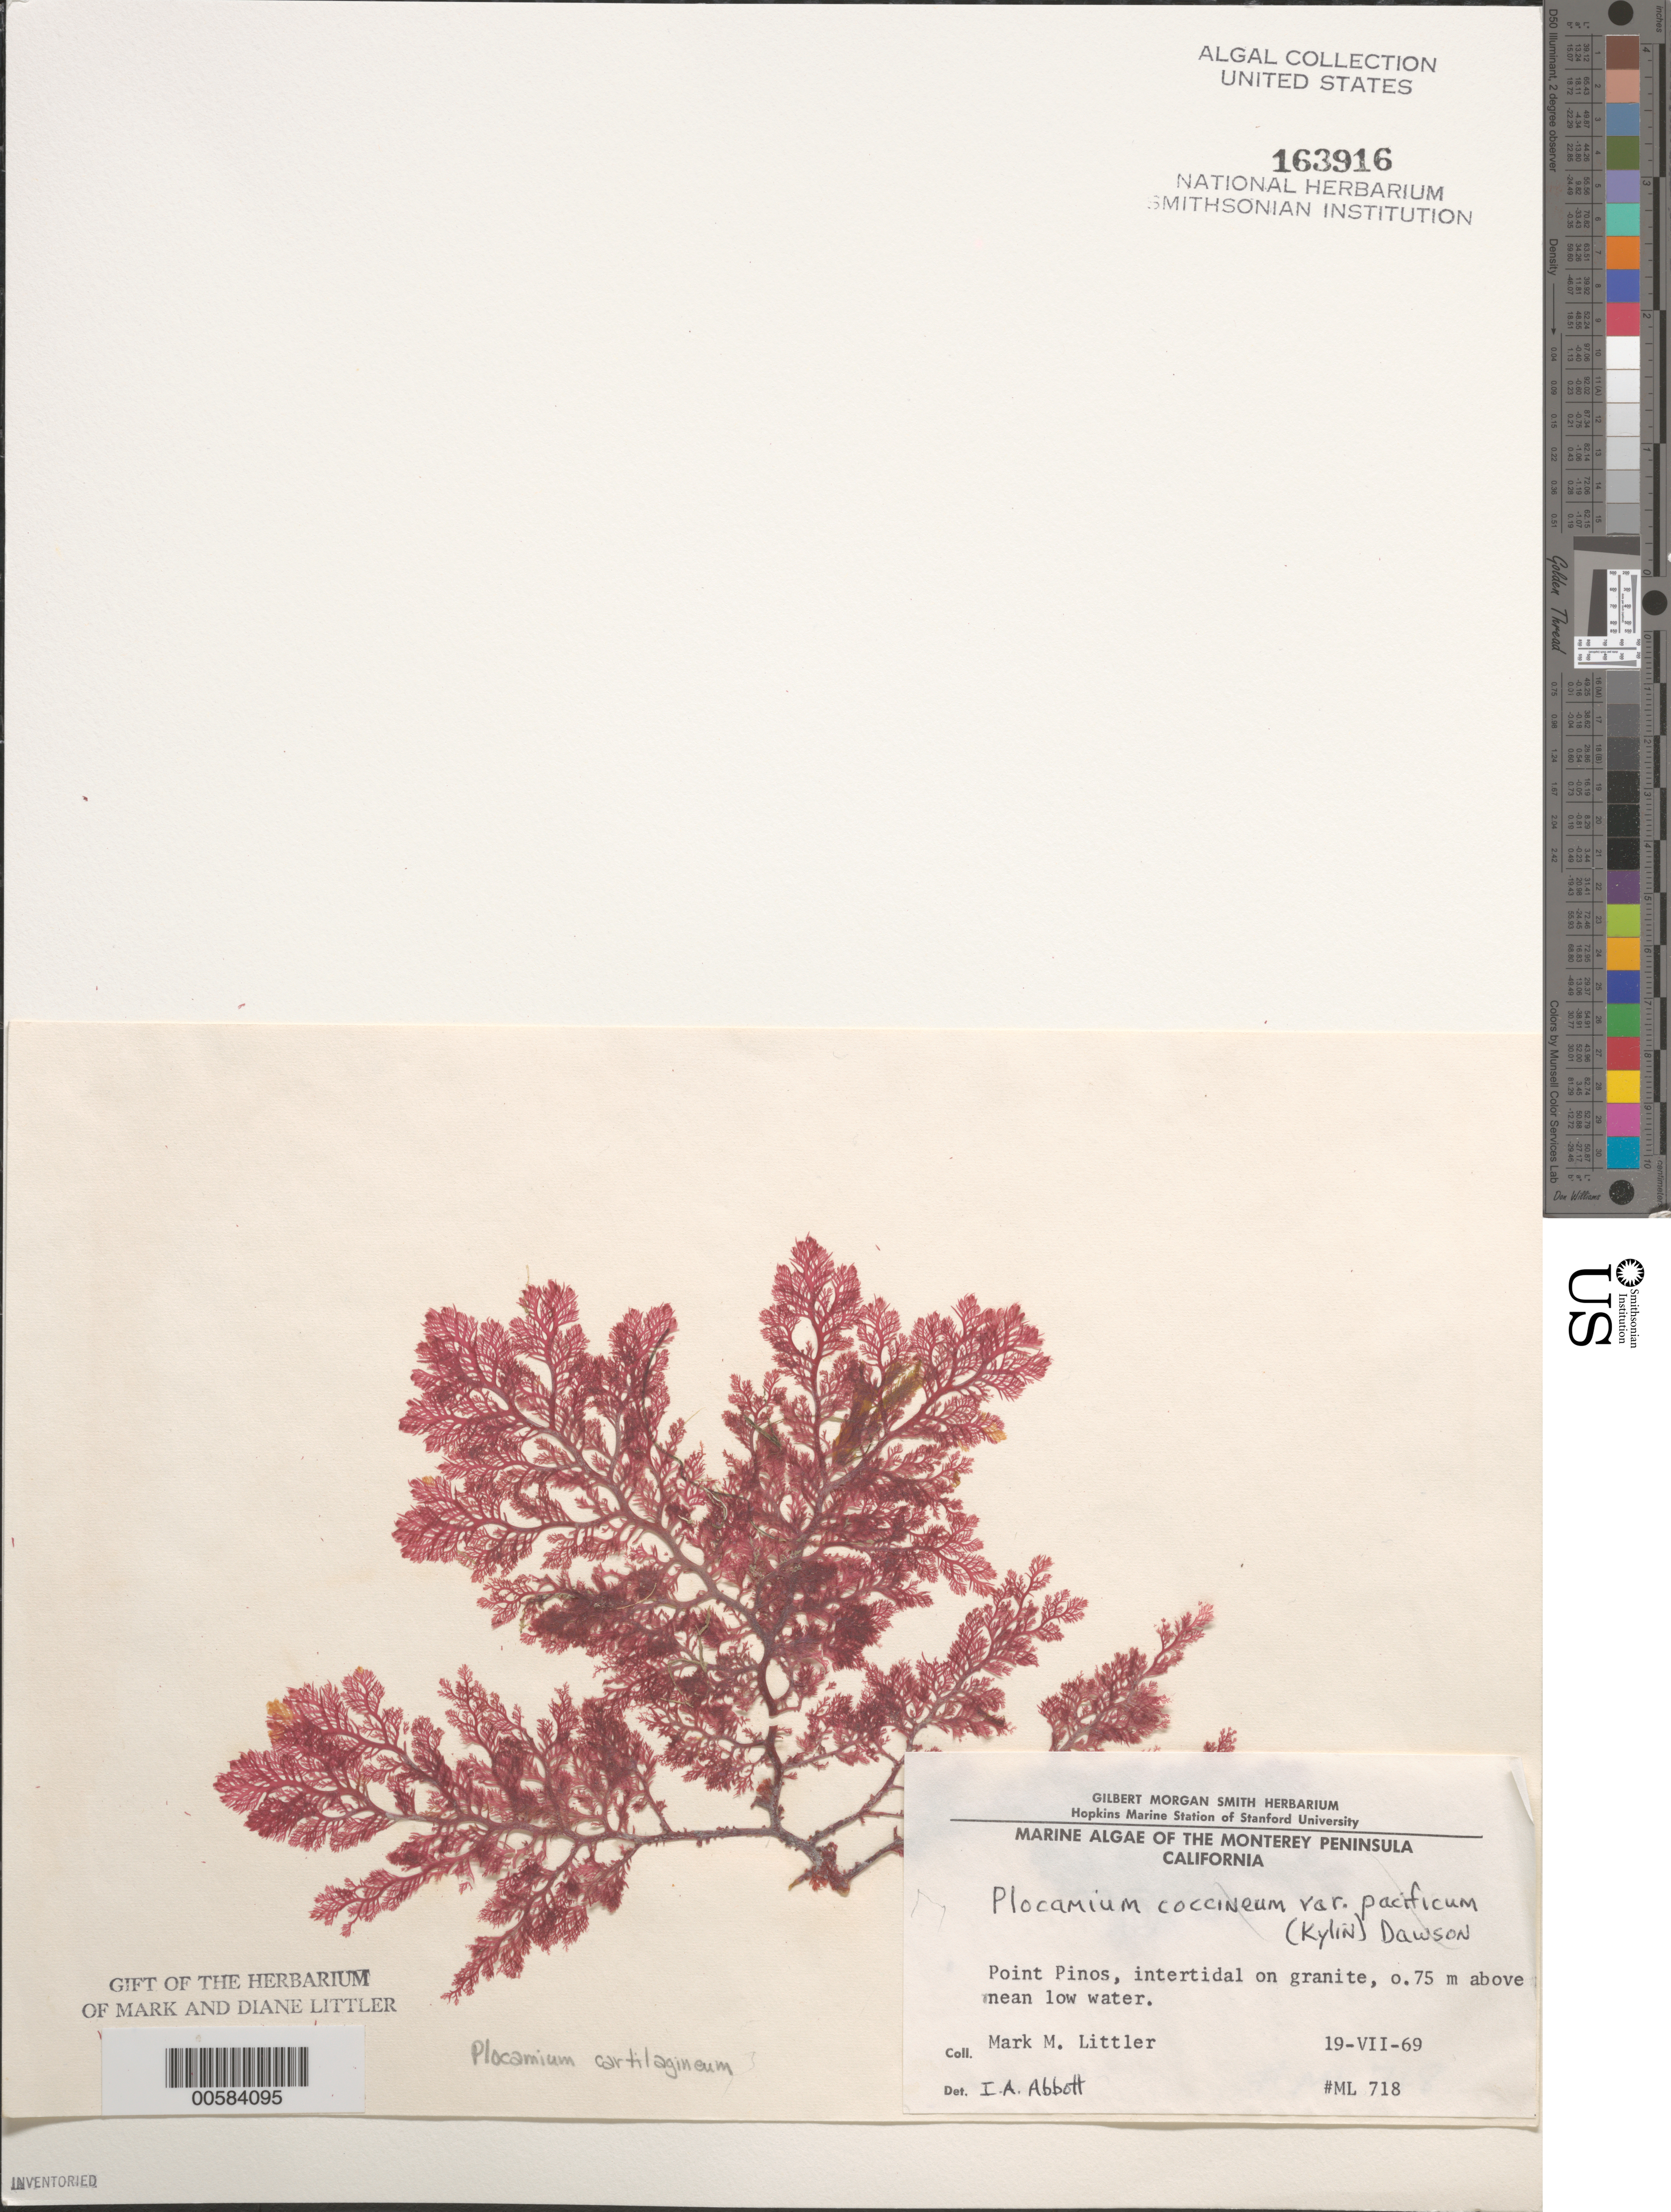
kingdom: Plantae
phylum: Rhodophyta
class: Florideophyceae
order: Plocamiales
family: Plocamiaceae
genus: Plocamium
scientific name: Plocamium cartilagineum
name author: (L.) P.S. Dixon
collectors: M. M. Littler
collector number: ML 718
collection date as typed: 19 Jul 1969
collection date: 1969-07-19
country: United States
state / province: California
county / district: Monterey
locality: Point Pinos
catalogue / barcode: US 163916